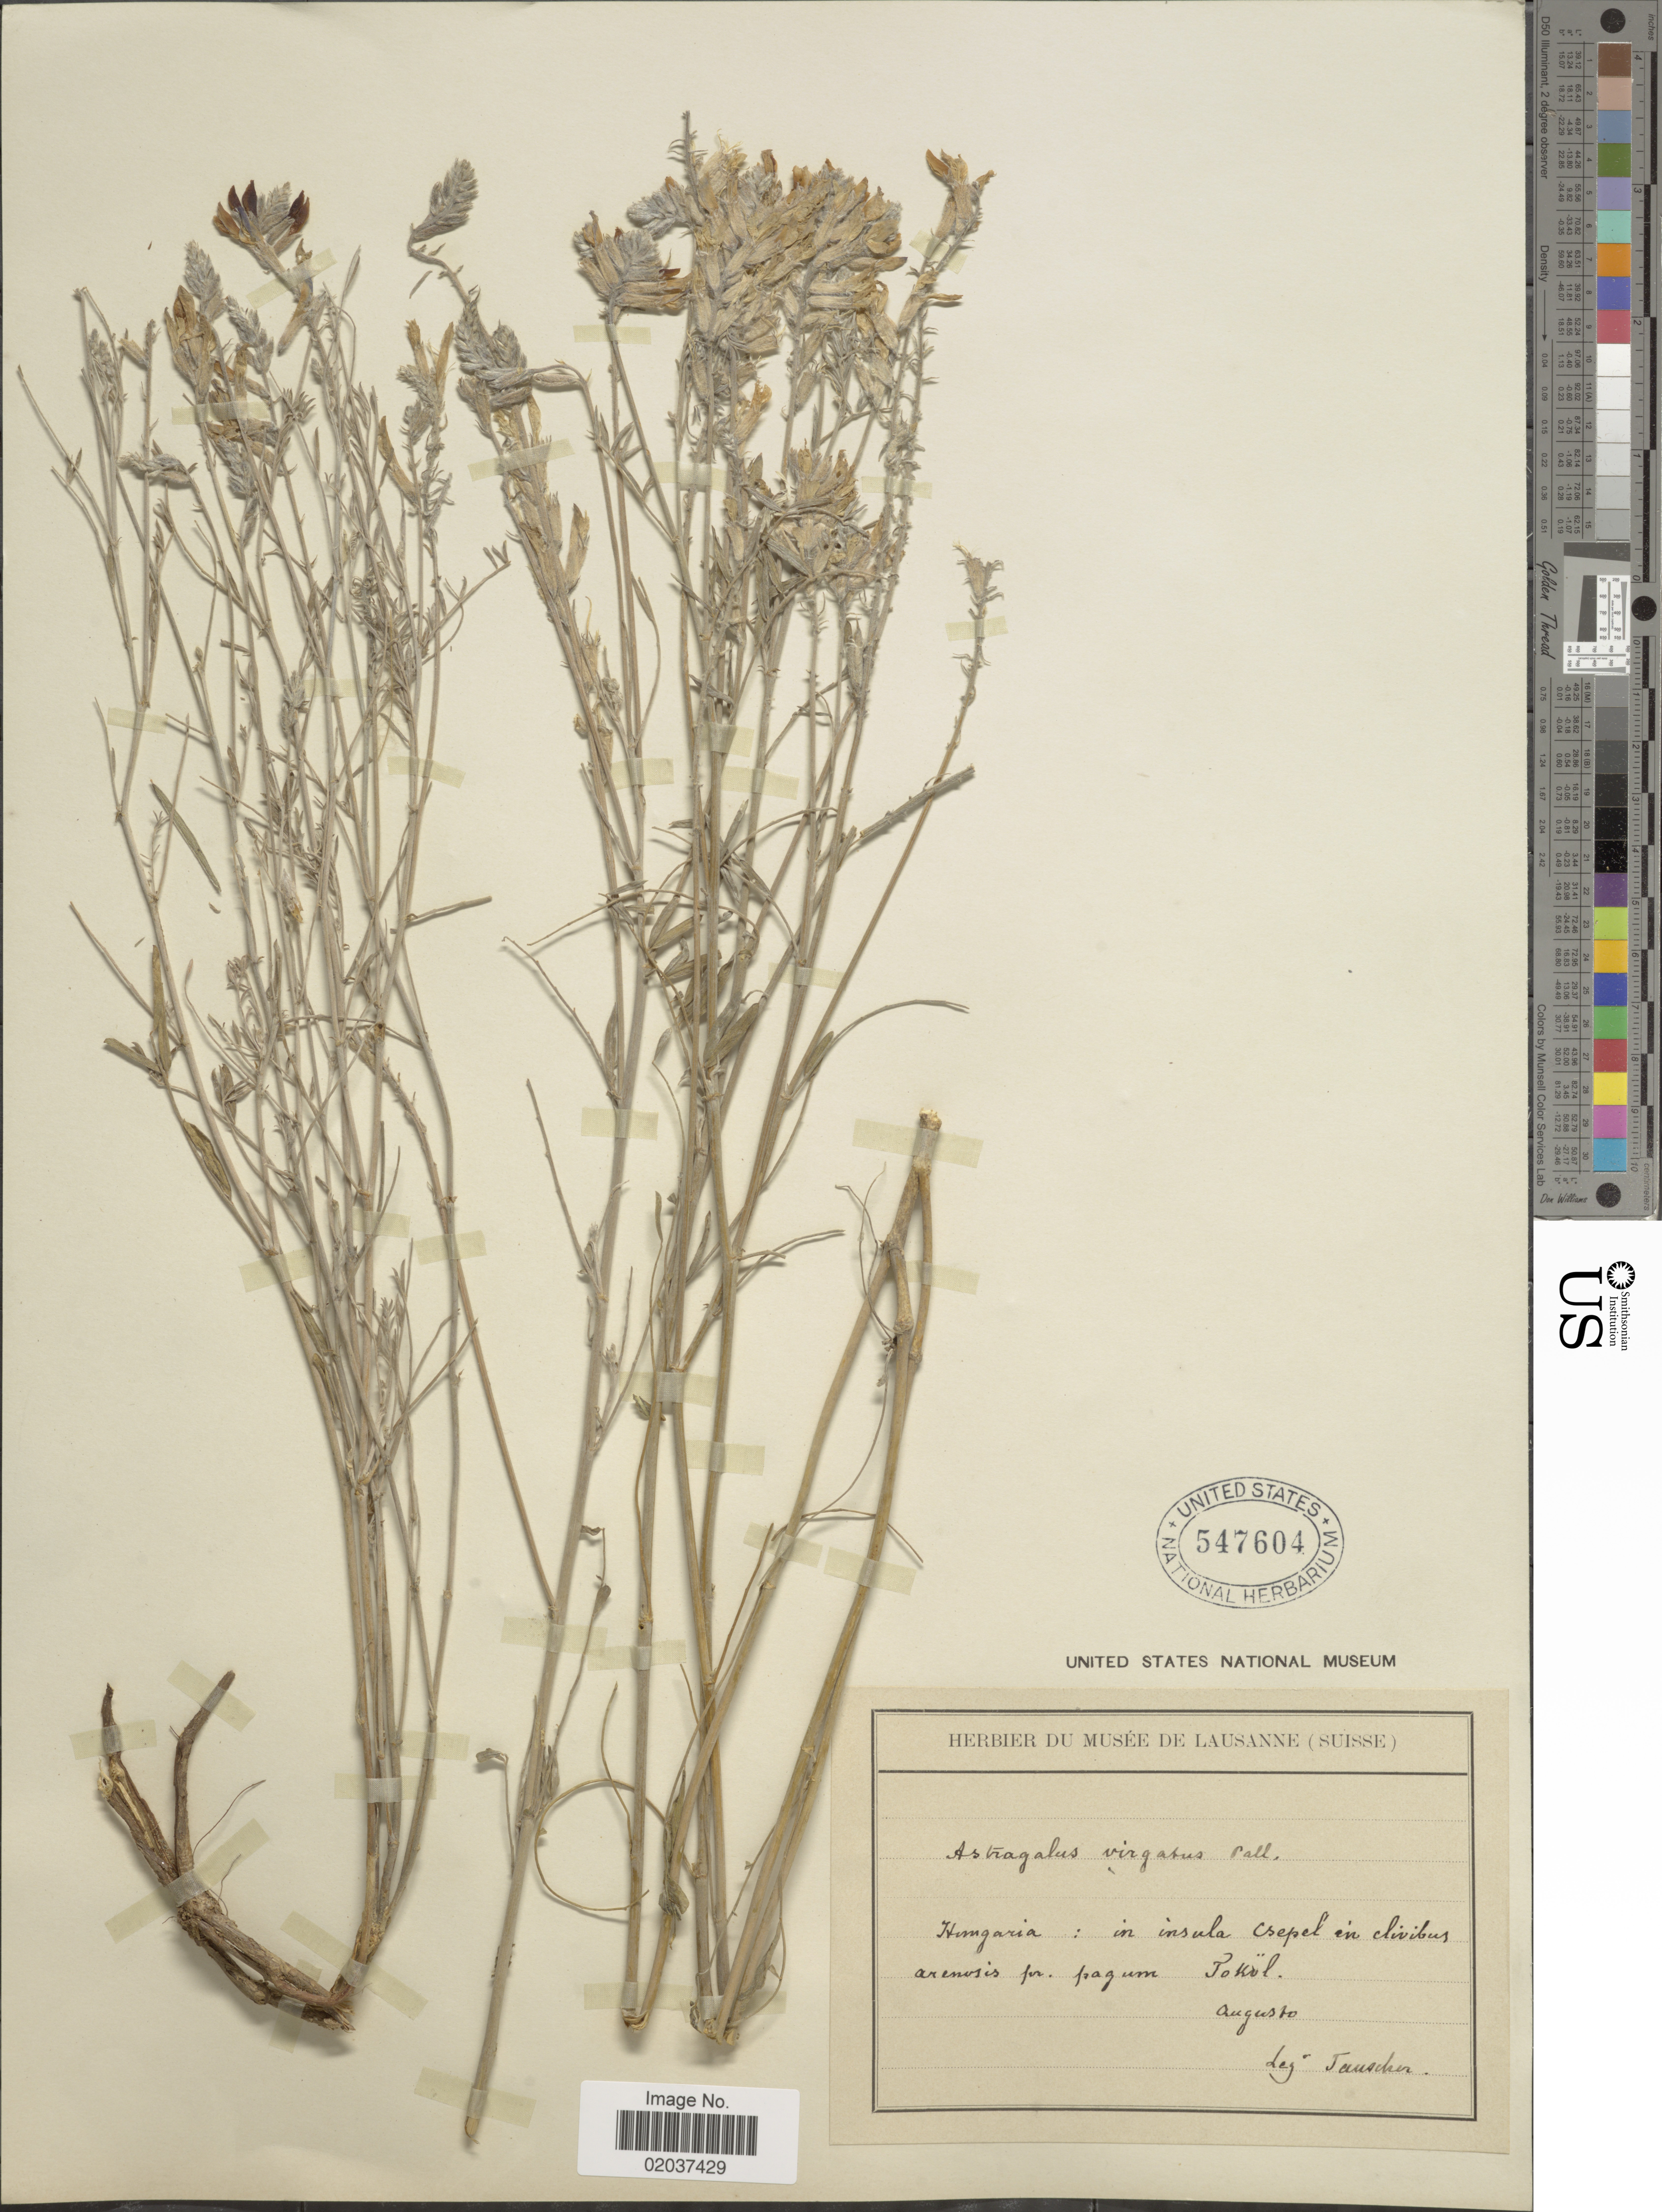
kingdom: Plantae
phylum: Tracheophyta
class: Magnoliopsida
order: Fabales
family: Fabaceae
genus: Astragalus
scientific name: Astragalus virgatus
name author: Pall.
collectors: Tauscher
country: Hungary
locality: Hungaria: in insula csepel in clivibus arenosis pr pagum Tokol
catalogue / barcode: US 547604